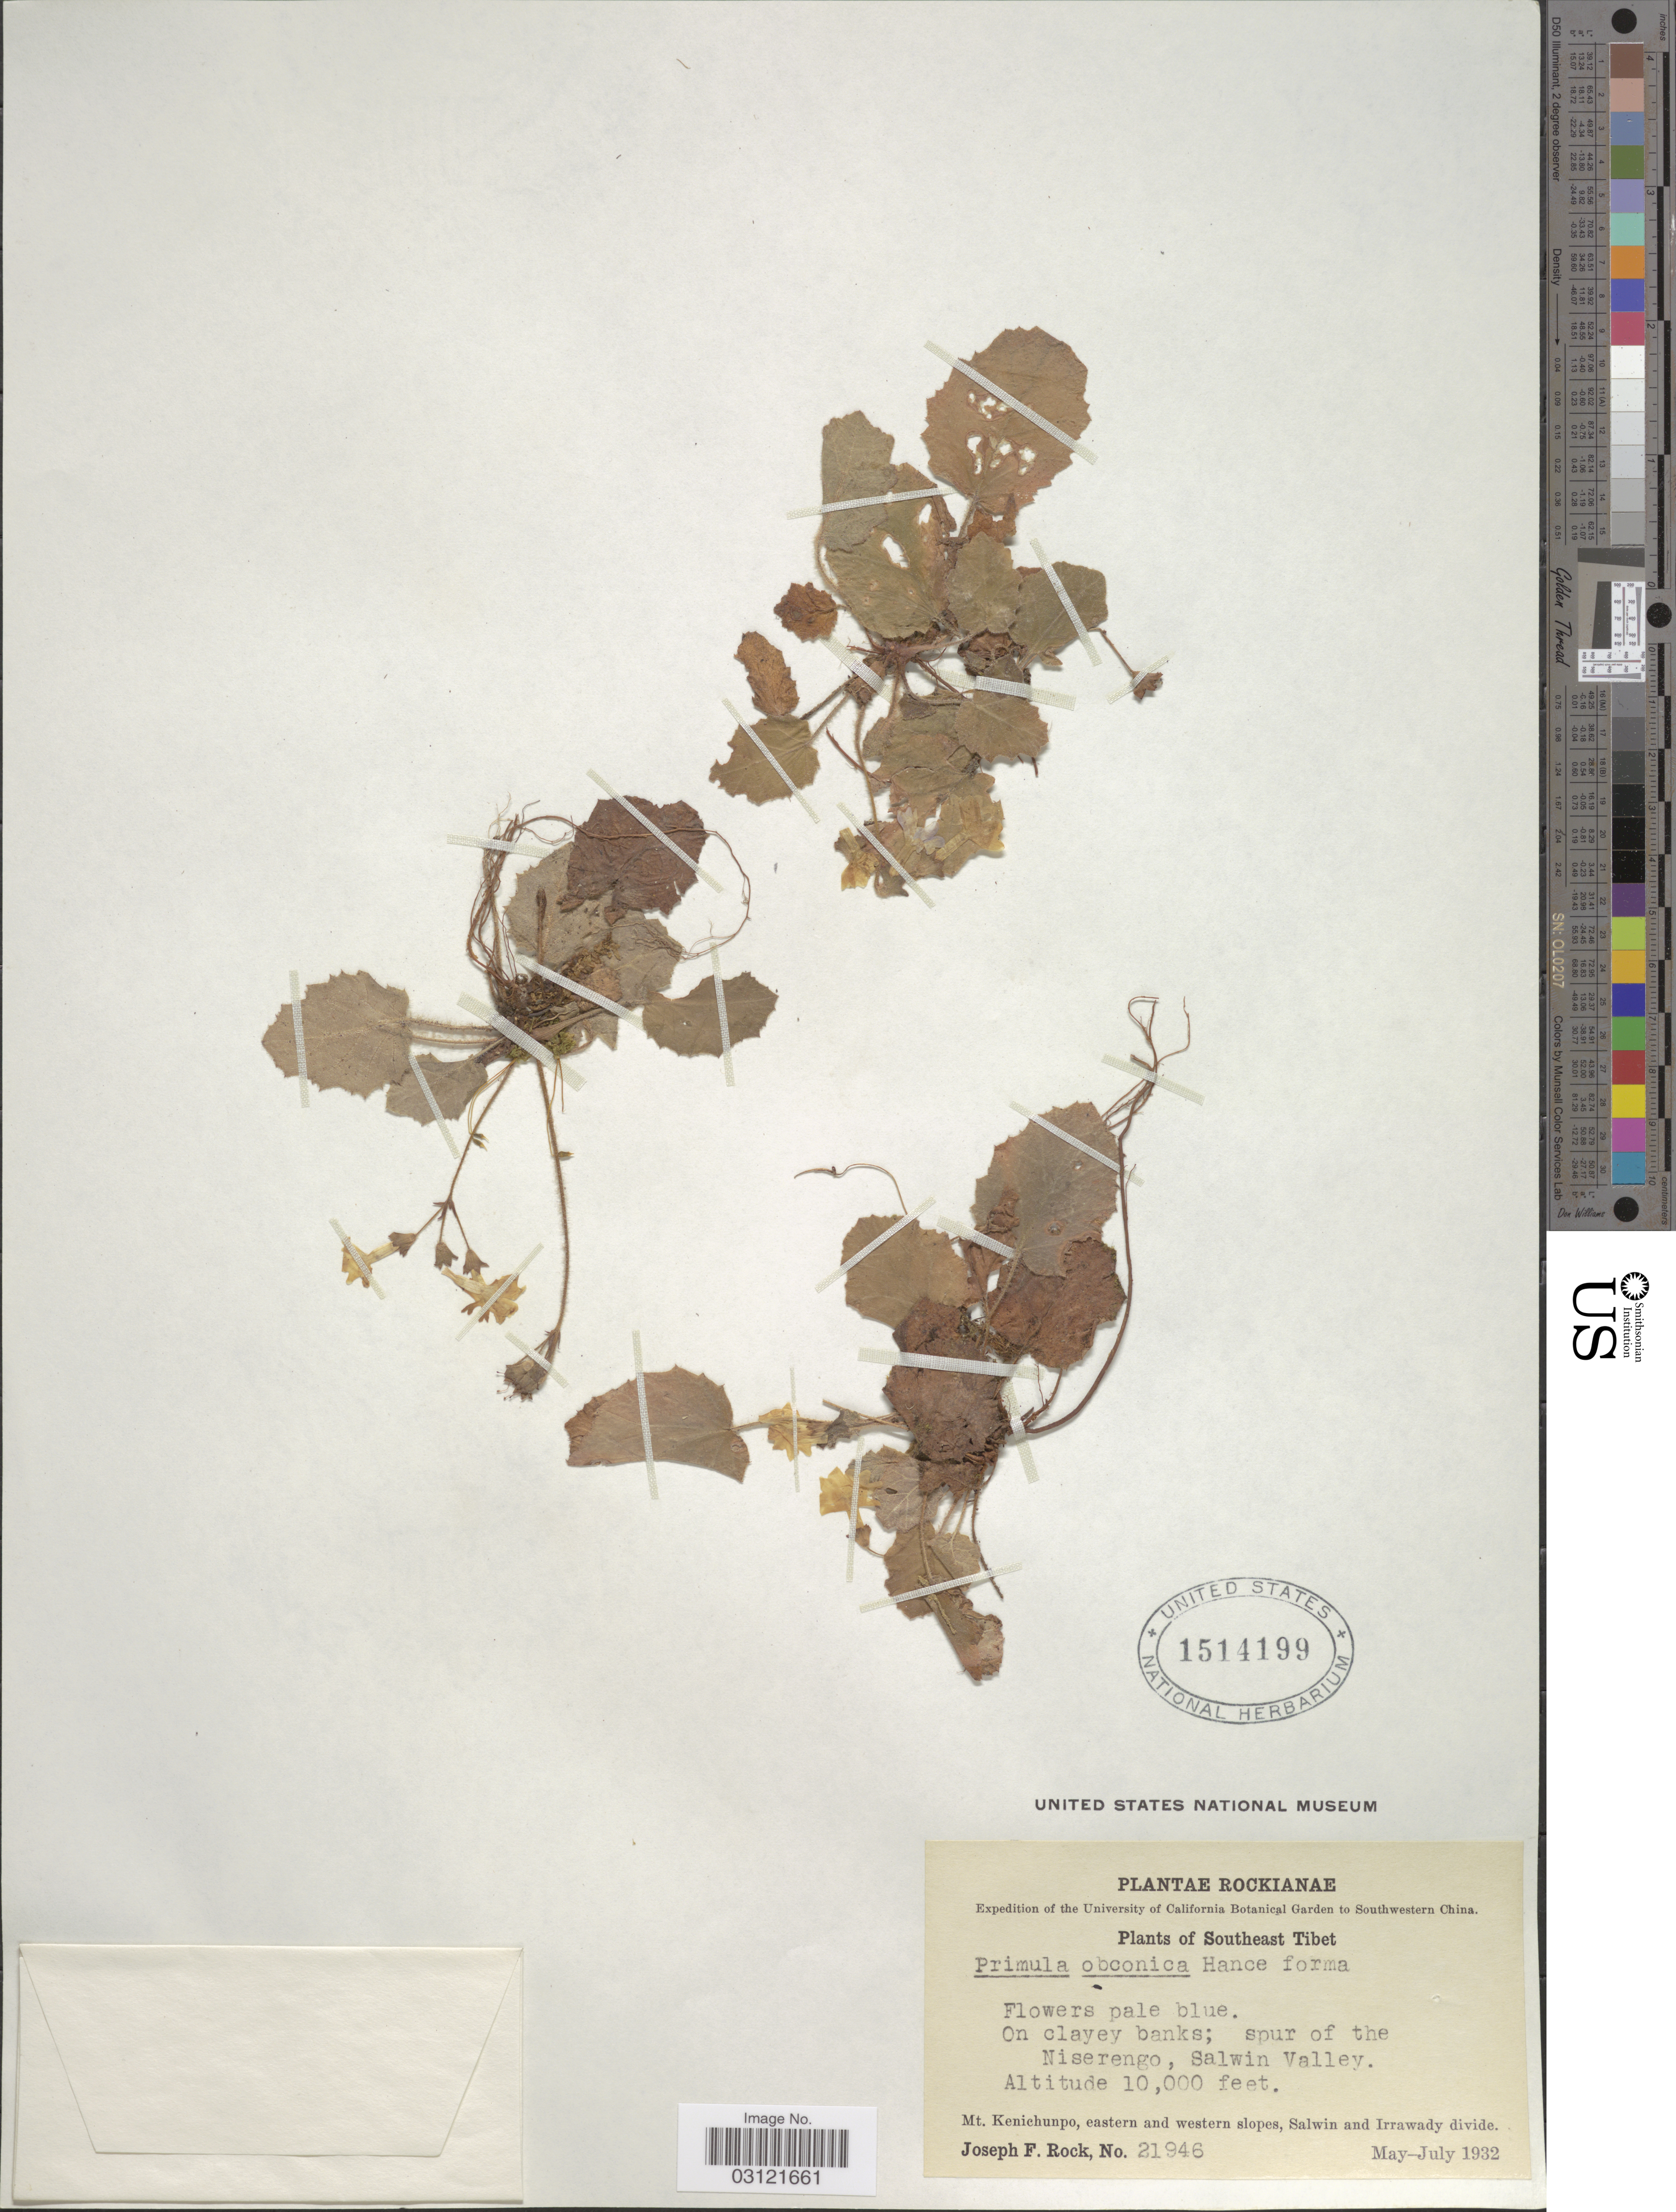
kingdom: Plantae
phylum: Tracheophyta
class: Magnoliopsida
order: Ericales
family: Primulaceae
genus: Primula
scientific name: Primula obconica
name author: Hance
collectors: J. F. Rock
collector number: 21946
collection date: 1932-05/1932-07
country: China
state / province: Xizang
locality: Southwestern China, Southeast Tibet, spur of the Niserengo, Salwin Valley, Mt. Kenichunpo, eastern and western slopes, Salwin and Irrawady divide.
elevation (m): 3048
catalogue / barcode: US 1514199